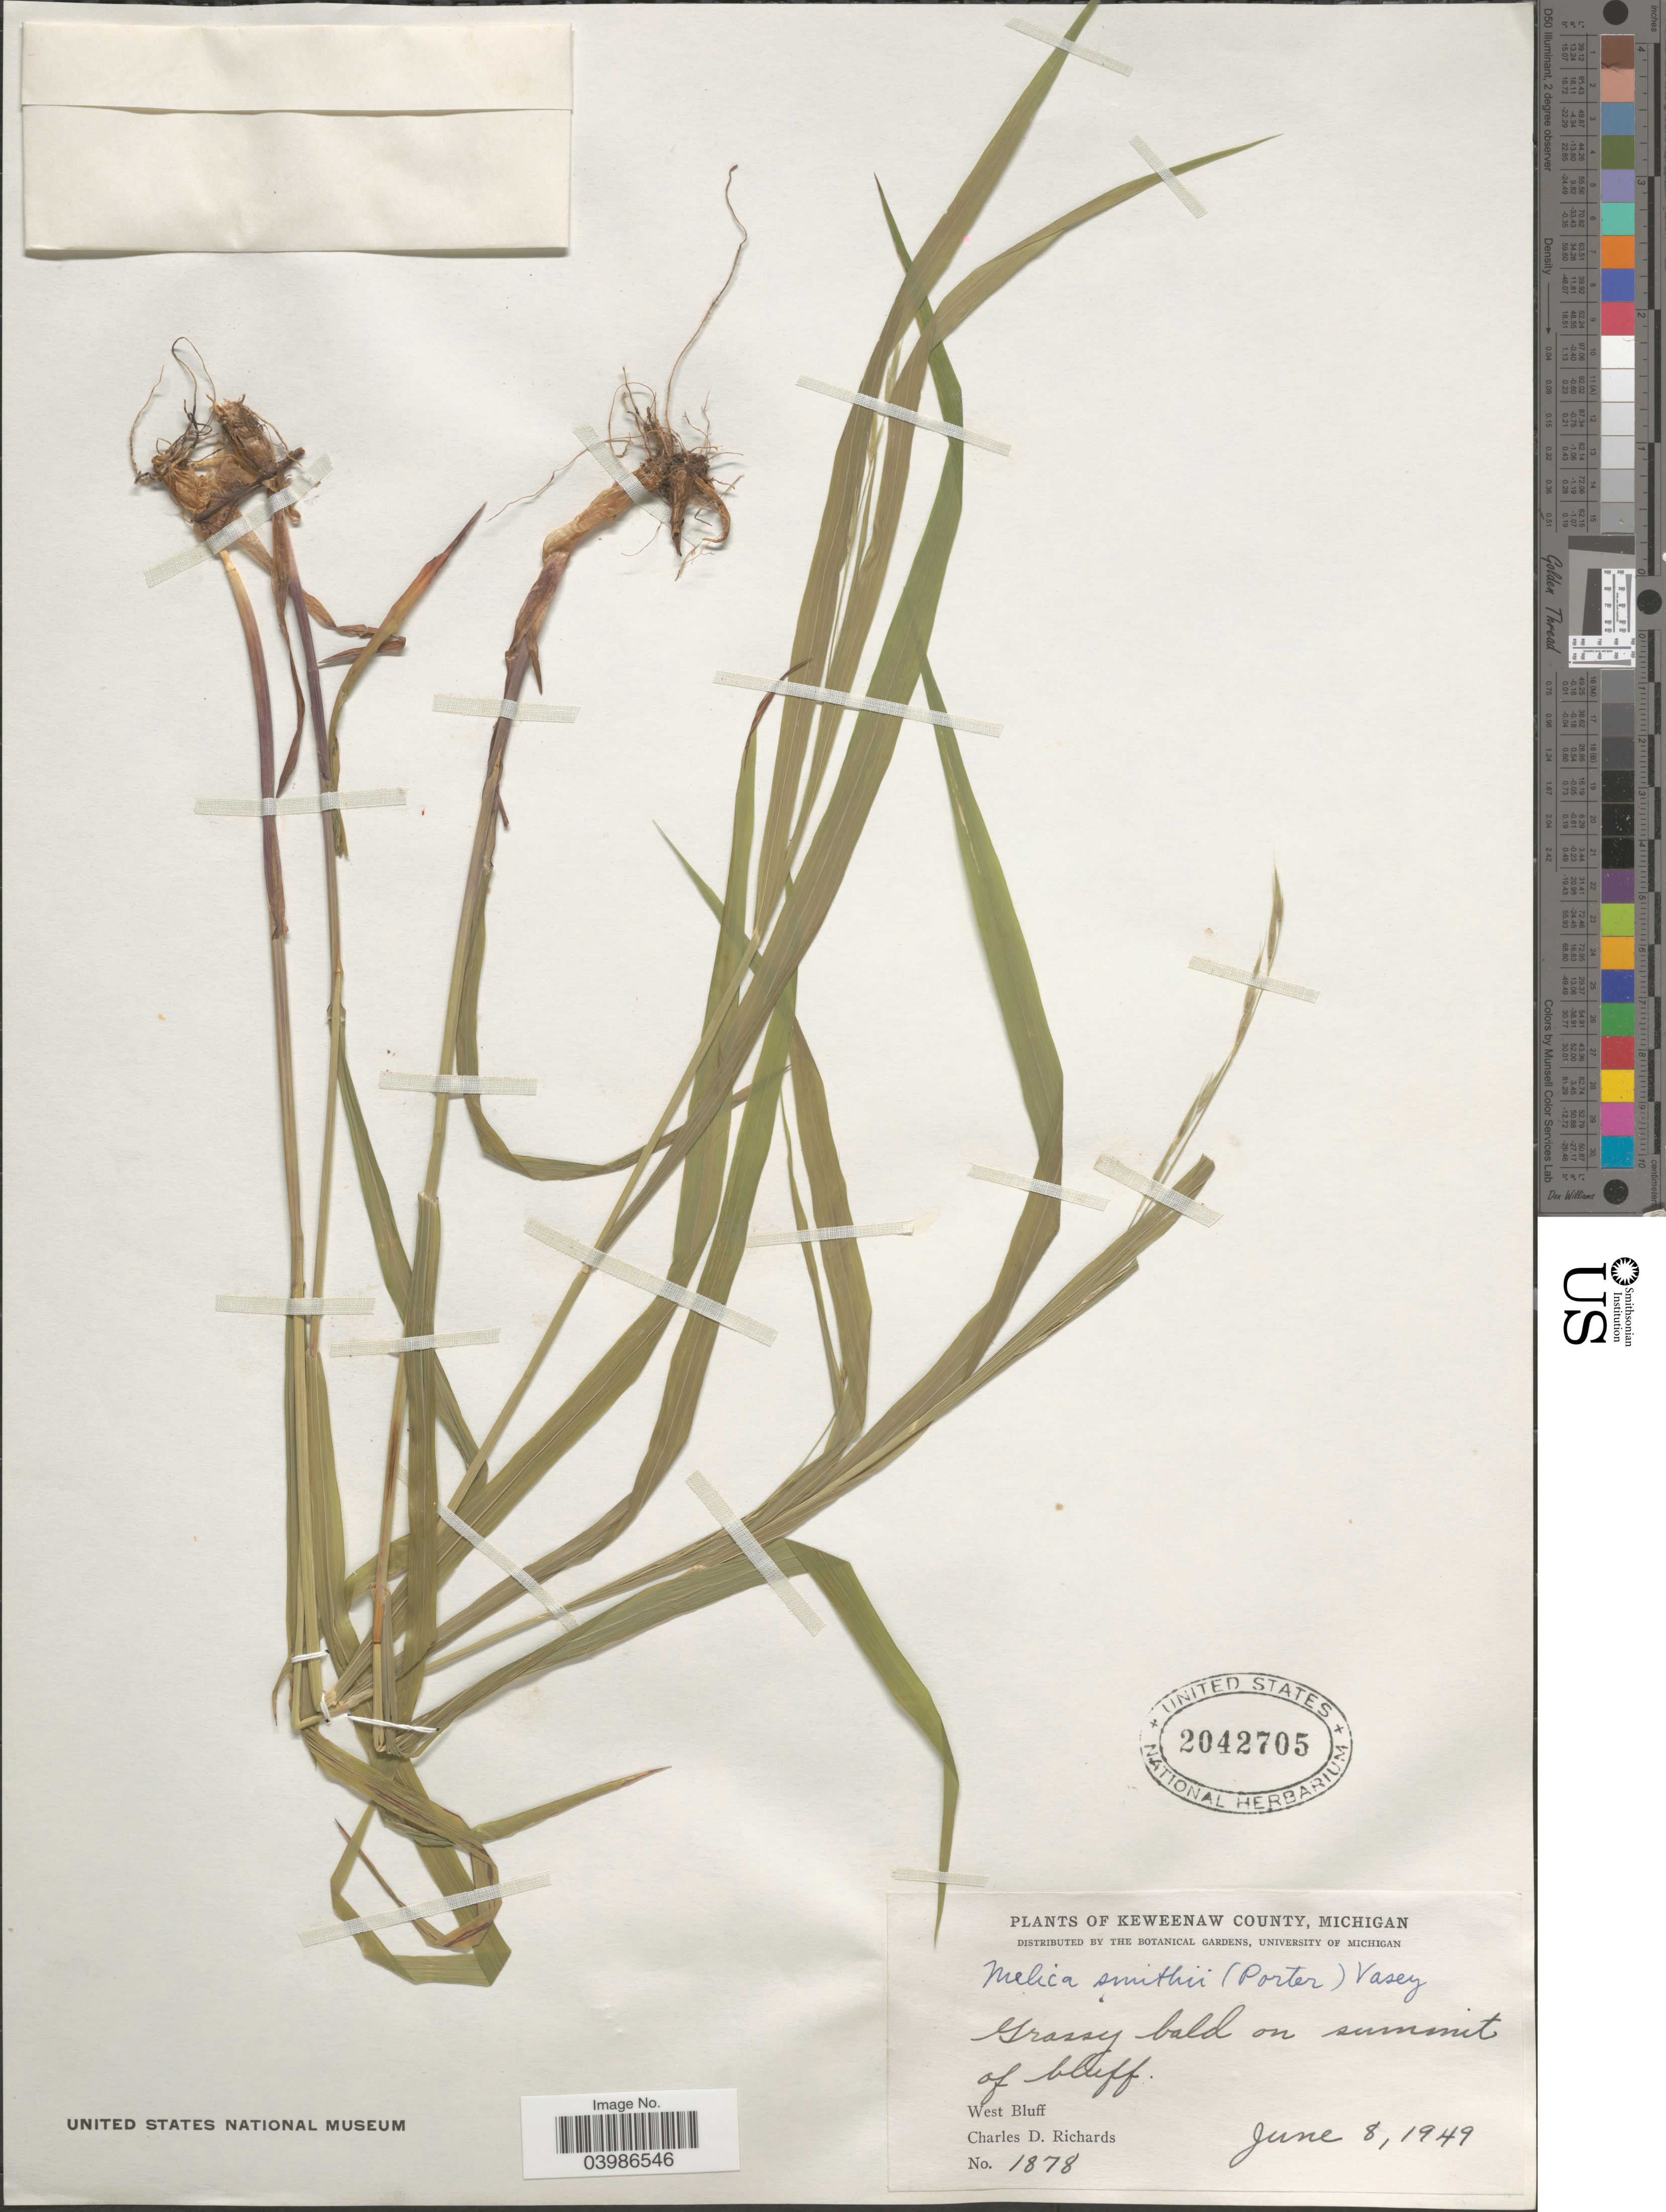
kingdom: Plantae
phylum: Tracheophyta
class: Liliopsida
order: Poales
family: Poaceae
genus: Melica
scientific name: Melica smithii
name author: (Porter ex A. Gray) Vasey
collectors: C. Richards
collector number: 1878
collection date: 1949-06-08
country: United States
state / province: Michigan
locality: Keweenaw County. Grassy bald on summit of bluff. West Bluff.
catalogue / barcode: US 2042705